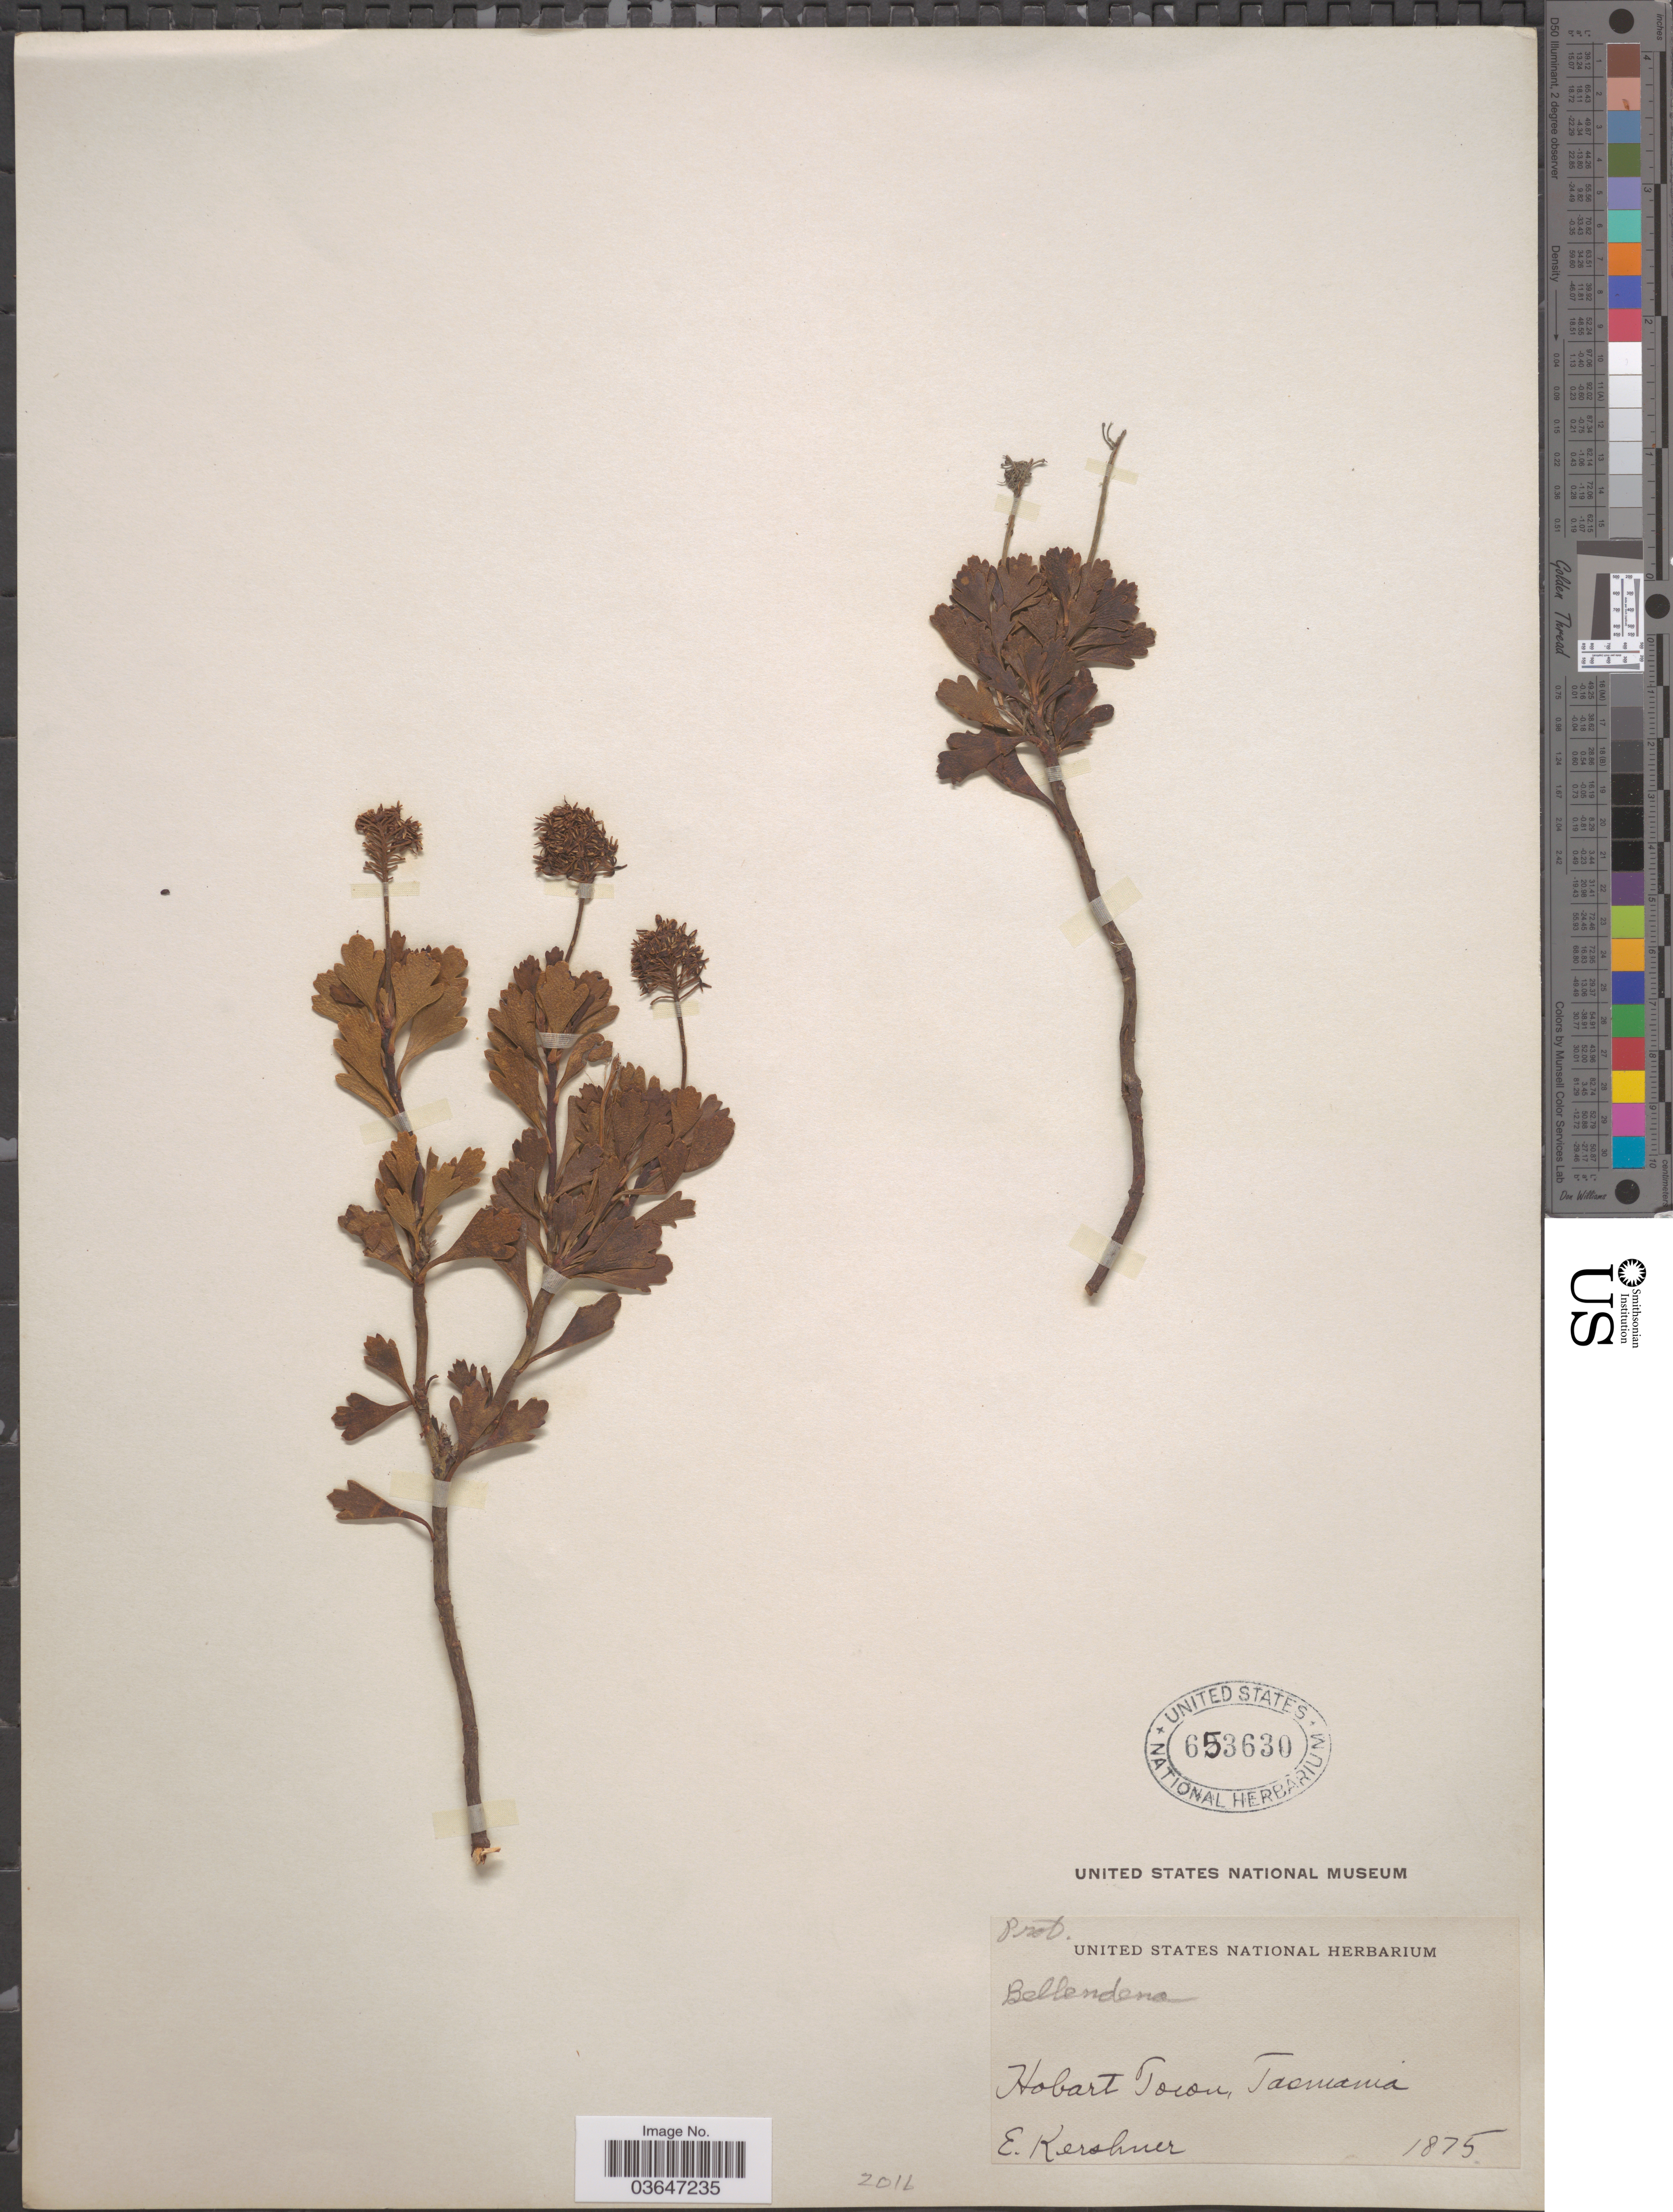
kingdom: Plantae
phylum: Tracheophyta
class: Magnoliopsida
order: Proteales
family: Proteaceae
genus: Bellendena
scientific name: Bellendena montana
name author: R. Br.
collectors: E. Kershner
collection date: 1875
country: Australia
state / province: Tasmania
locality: Hobart Town.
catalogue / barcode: US 653630